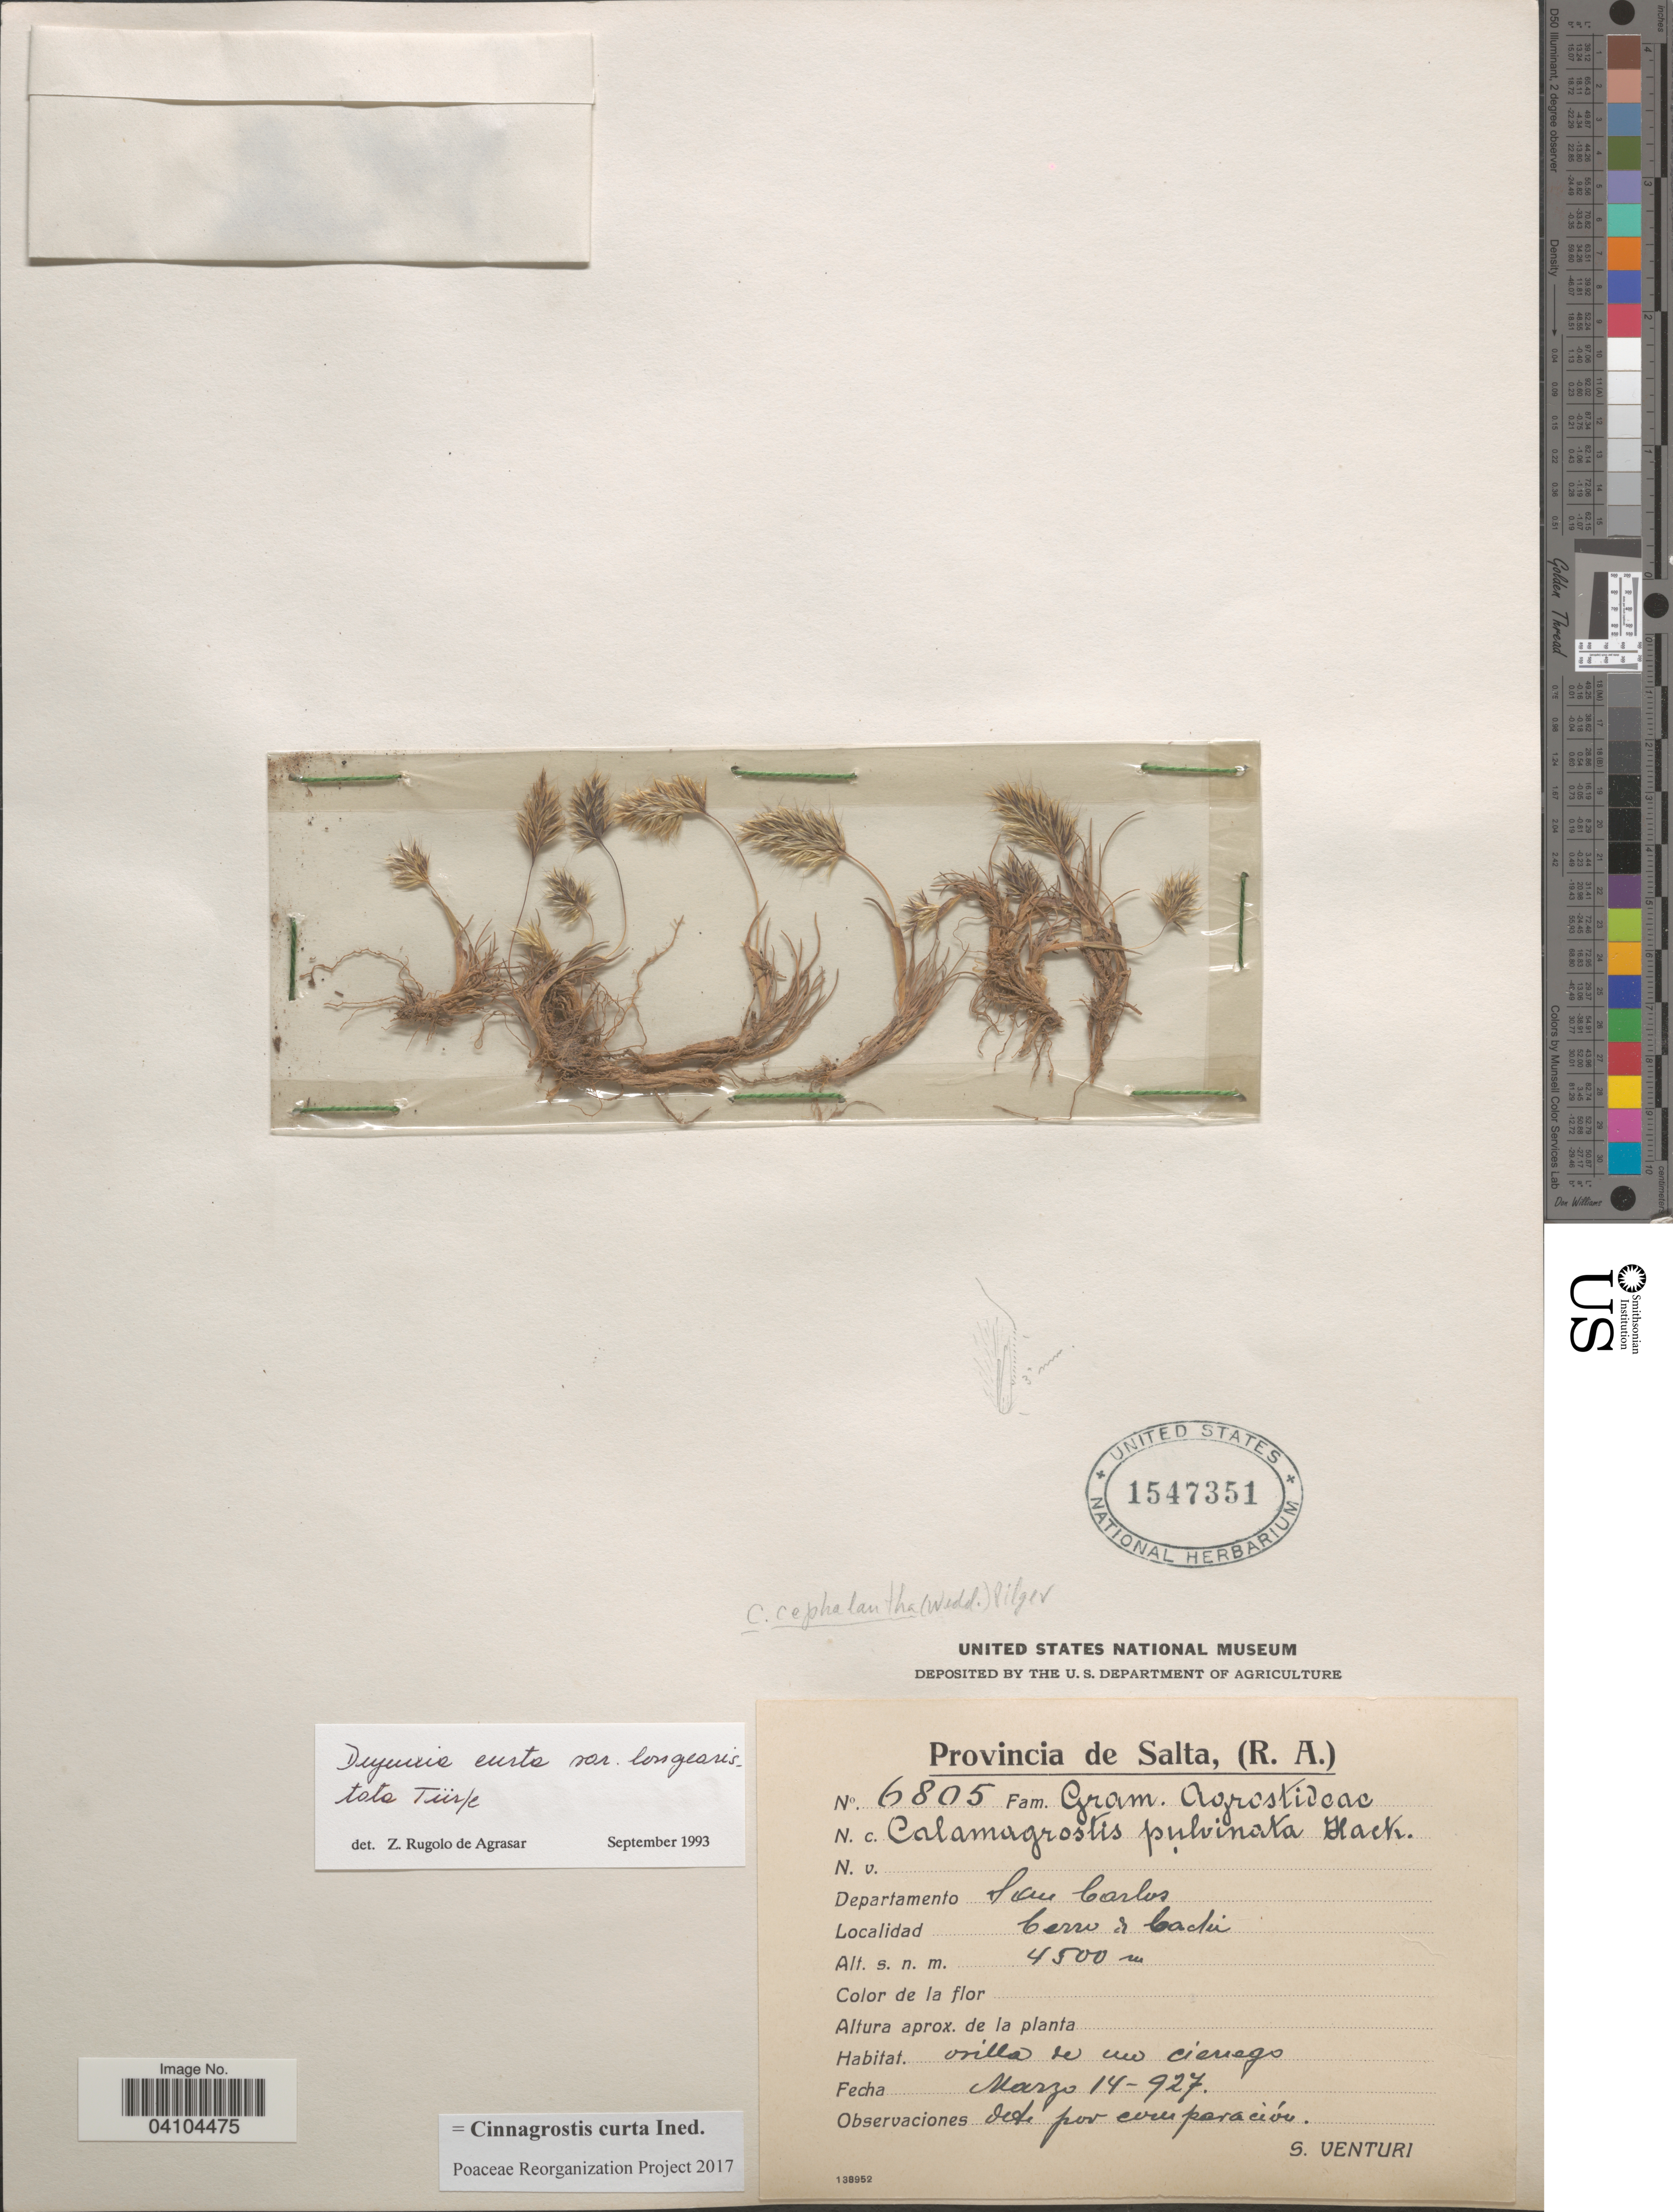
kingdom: Plantae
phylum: Tracheophyta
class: Liliopsida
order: Poales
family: Poaceae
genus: Cinnagrostis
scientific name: Cinnagrostis curta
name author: (Wedd.) P.M. Peterson et al.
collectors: S. Venturi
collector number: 6805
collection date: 1927-03-14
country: Argentina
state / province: Salta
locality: (R. A.). Departamento San Carlos. Cerro de Cachi.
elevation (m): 4500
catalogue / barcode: US 1547351